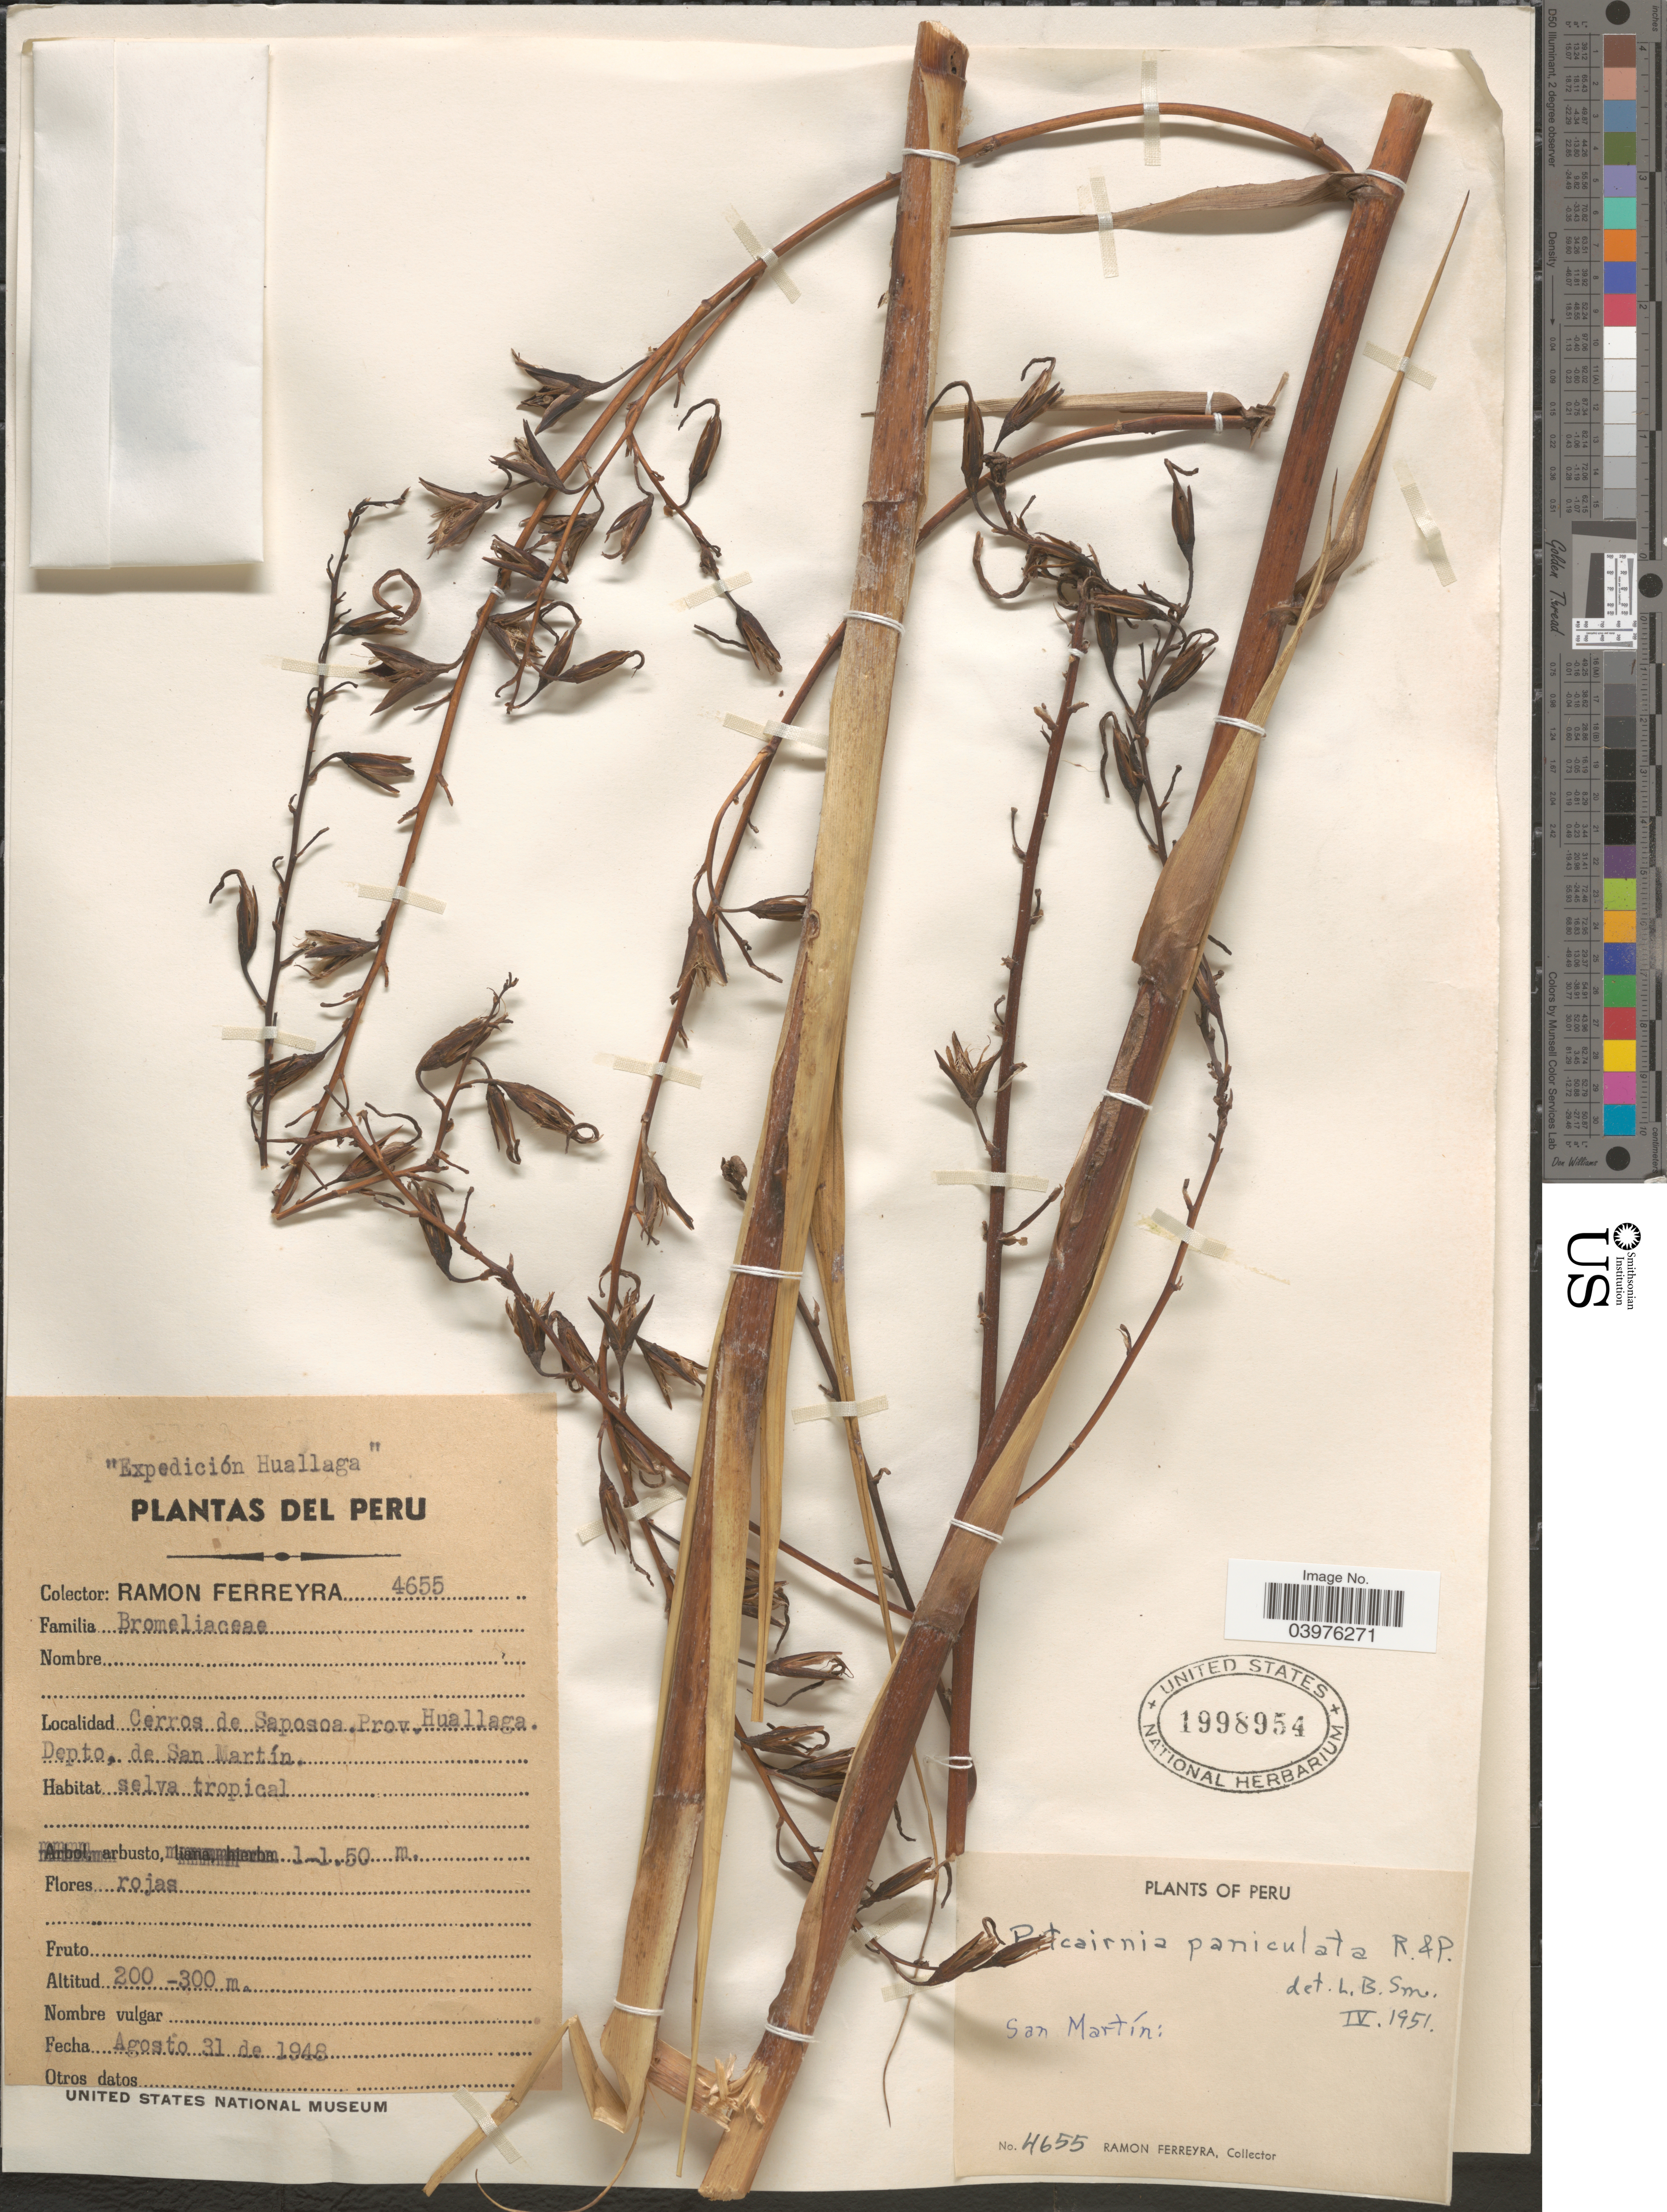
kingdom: Plantae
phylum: Tracheophyta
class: Liliopsida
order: Poales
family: Bromeliaceae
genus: Pitcairnia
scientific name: Pitcairnia paniculata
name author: (Ruiz & Pav.) Ruiz & Pav.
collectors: R. A. Ferreyra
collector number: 4655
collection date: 1948-08-31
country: Peru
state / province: San Martín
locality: Cerros de Saposoa, Prov. Huallaga. Depto. de San Martín. San Martín.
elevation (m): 200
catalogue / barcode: US 1998954